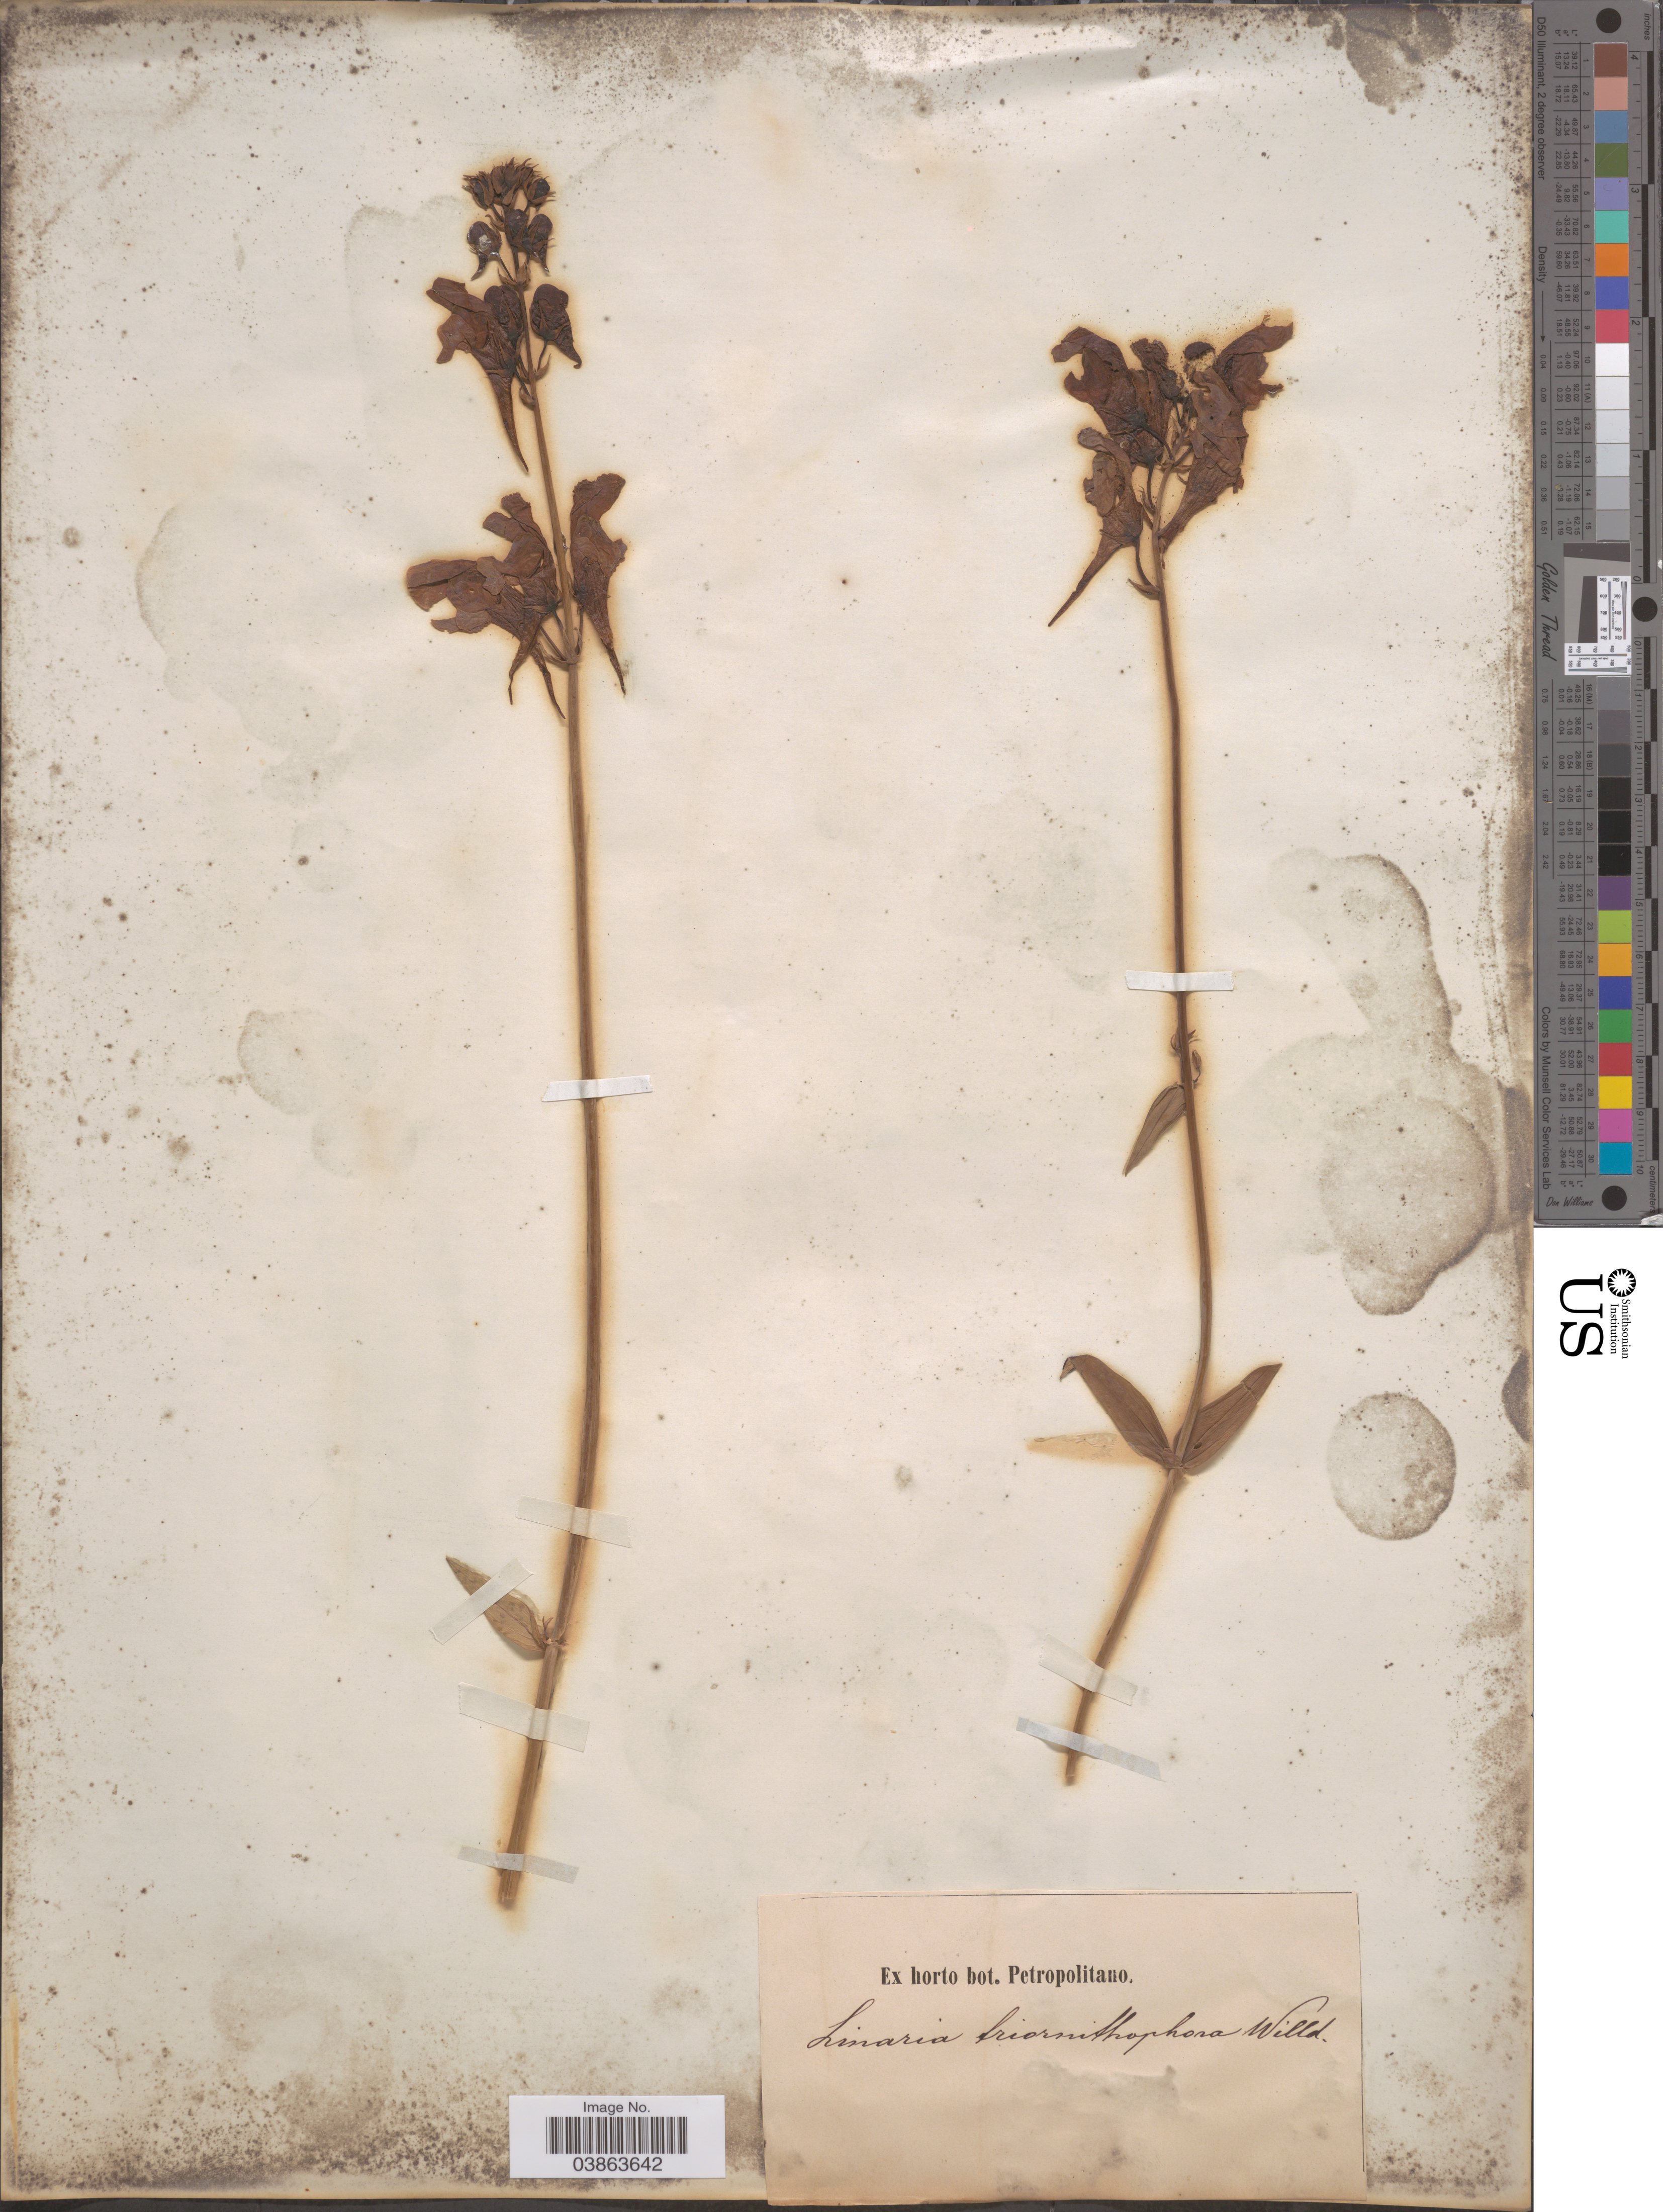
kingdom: Plantae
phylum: Tracheophyta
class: Magnoliopsida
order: Lamiales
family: Plantaginaceae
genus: Linaria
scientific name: Linaria triornithophora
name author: (L.) Cav.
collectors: ex Horto Bot. Petropolitano